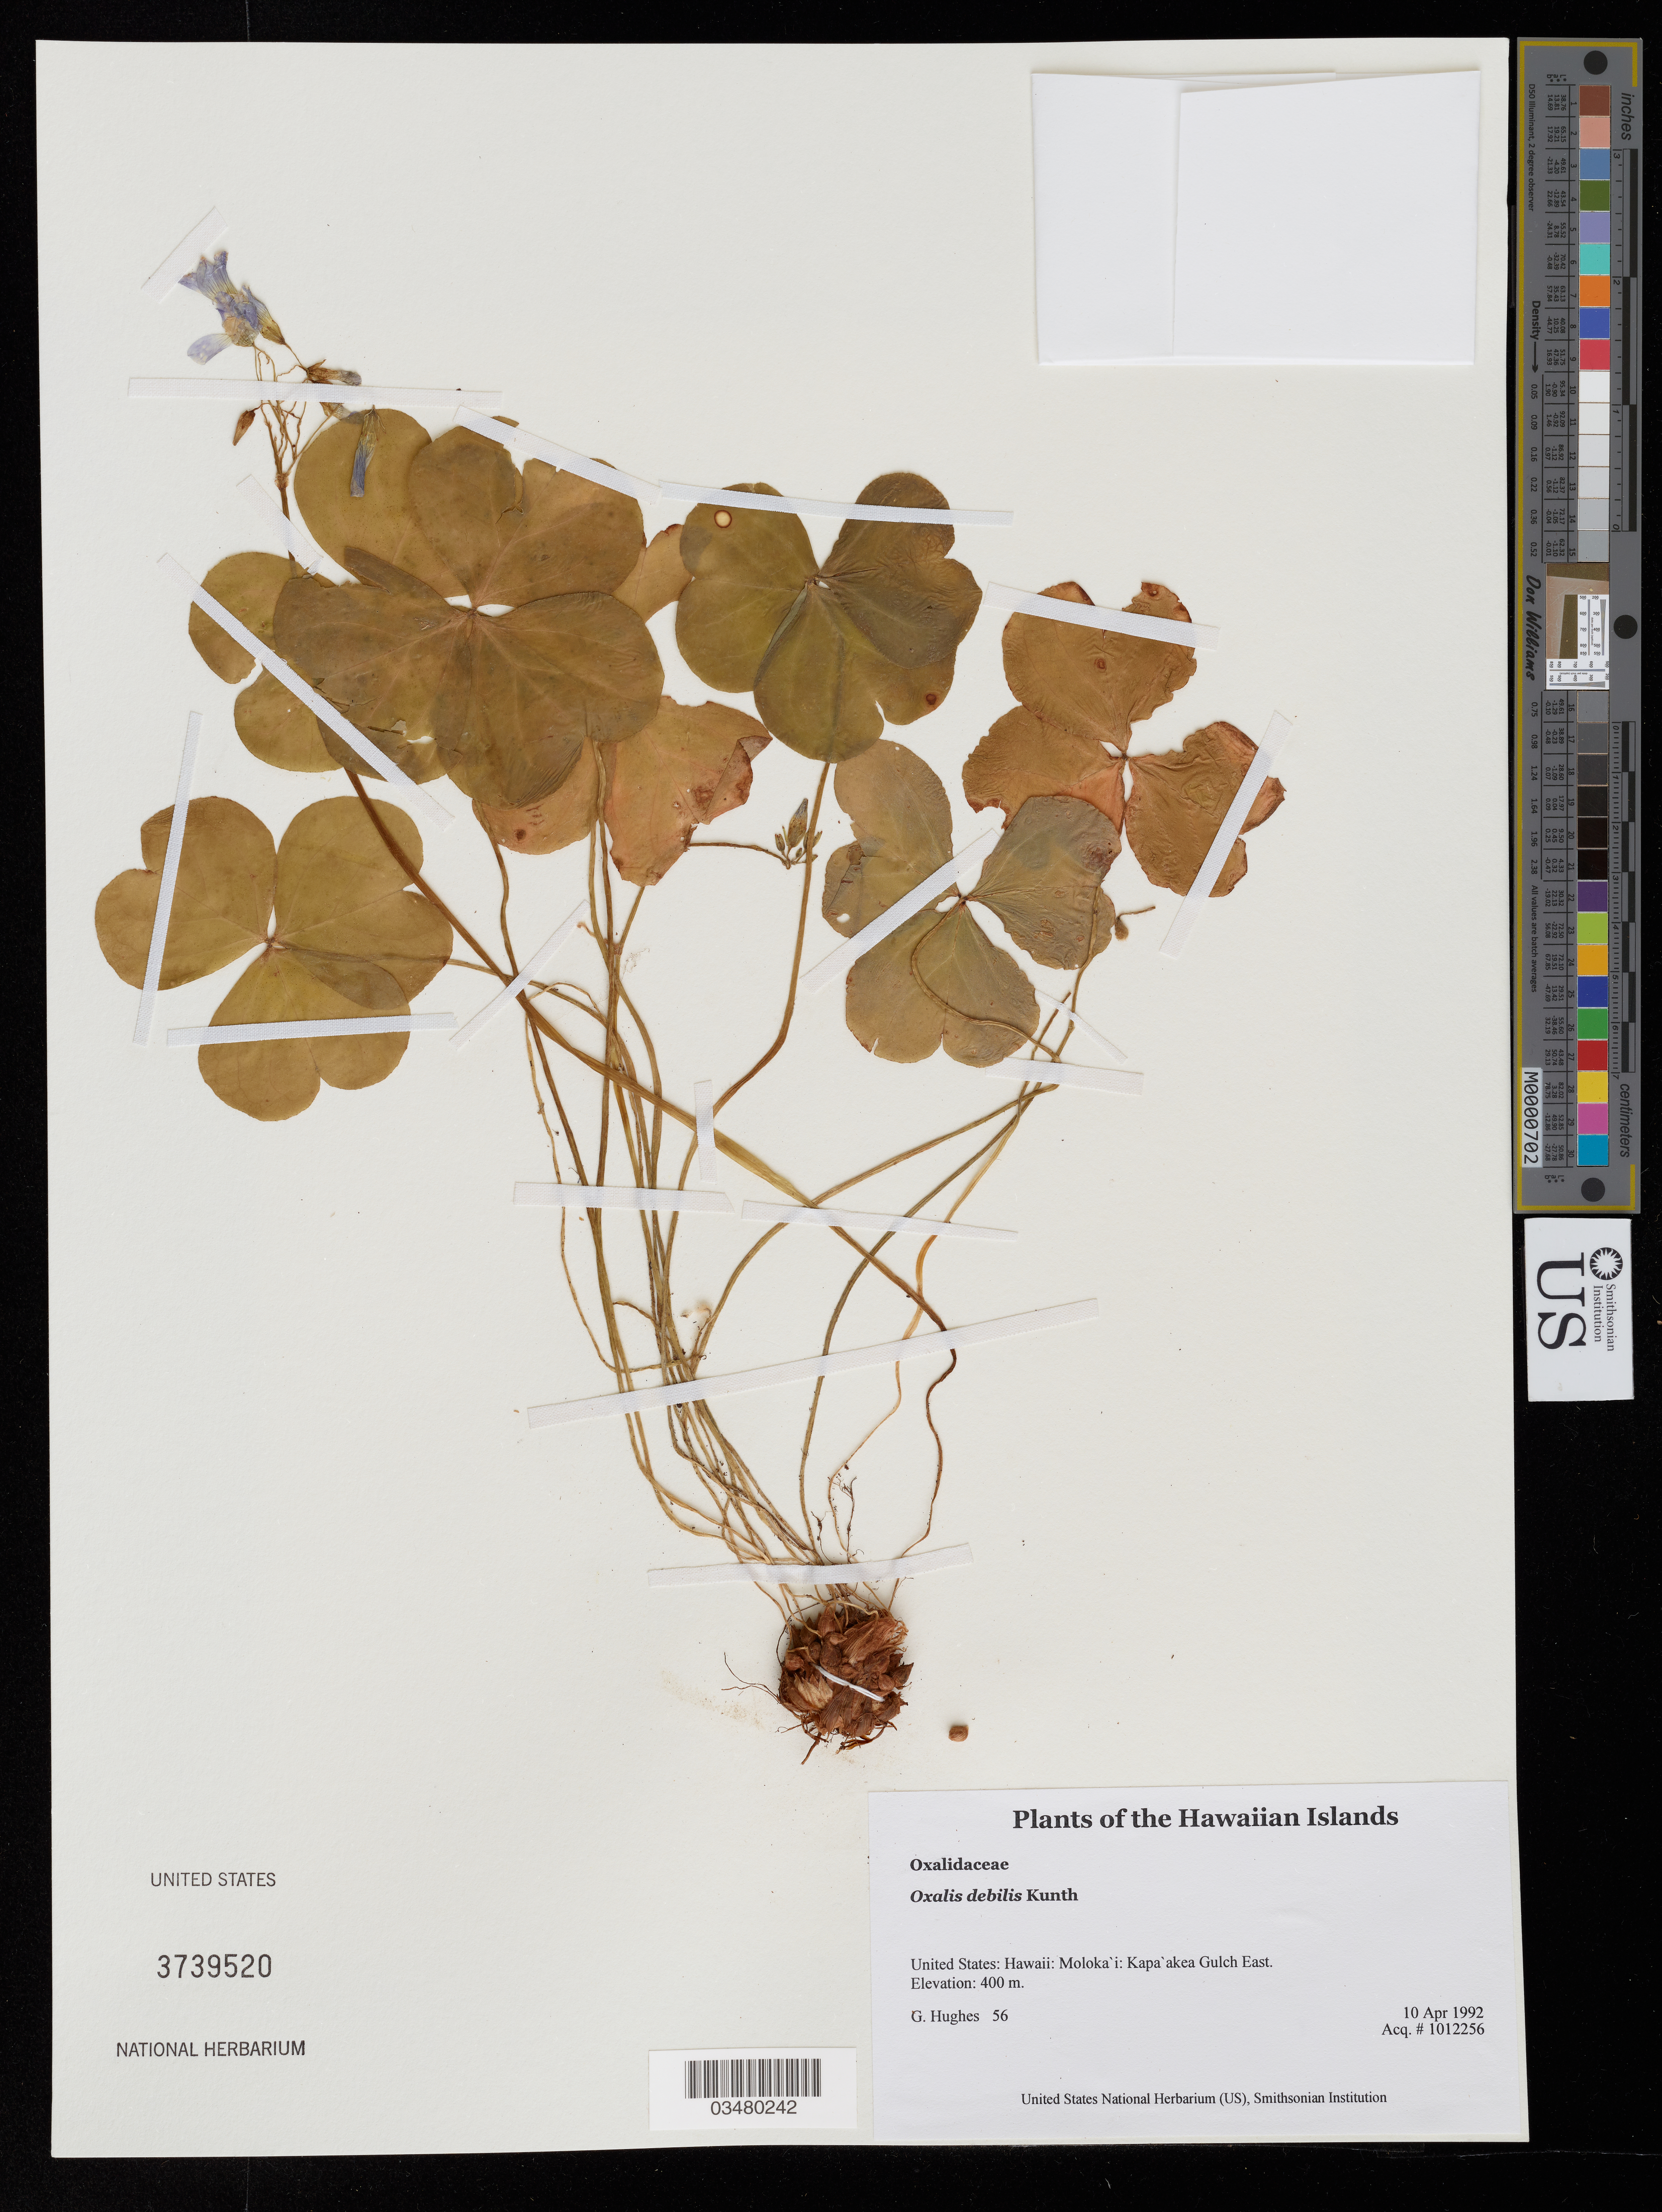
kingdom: Plantae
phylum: Tracheophyta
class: Magnoliopsida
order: Oxalidales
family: Oxalidaceae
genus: Oxalis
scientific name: Oxalis debilis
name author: Kunth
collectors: G. Hughes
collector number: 56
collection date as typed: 4-10-92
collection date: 1992-04-10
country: United States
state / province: Hawaii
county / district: Maui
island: Moloka'i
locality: Kapa'akea Gulch East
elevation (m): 400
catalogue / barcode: US 3739520